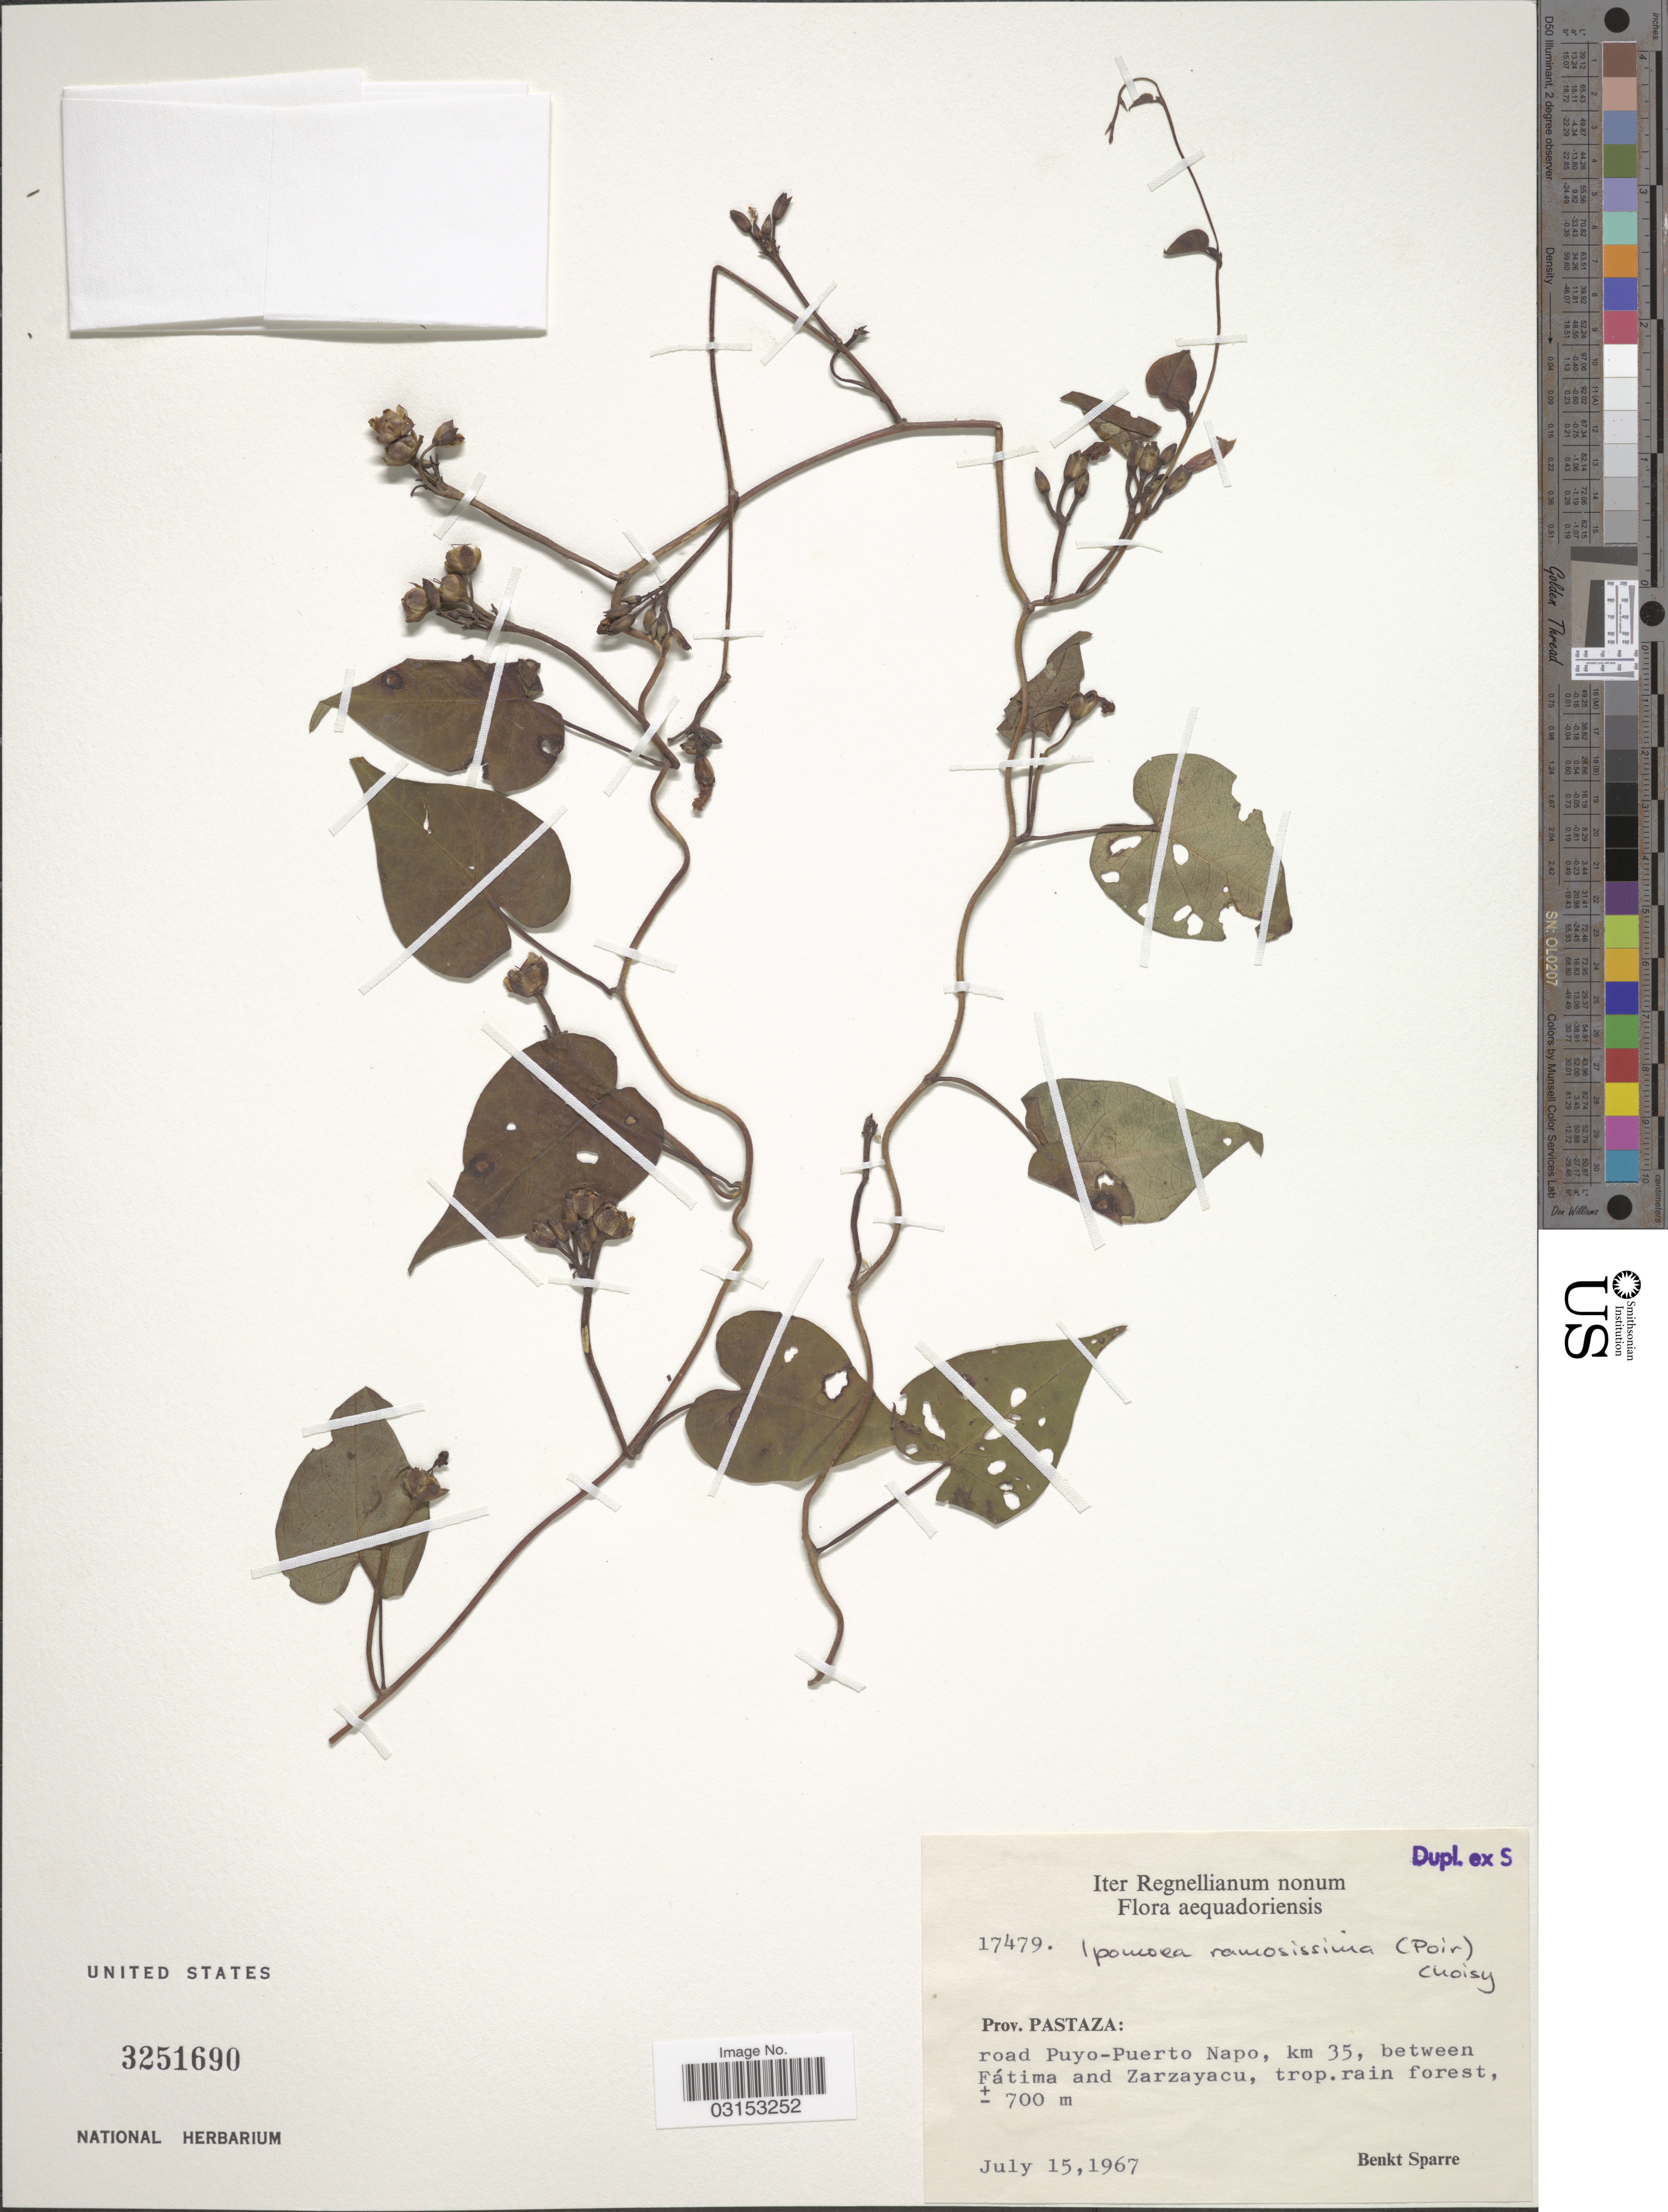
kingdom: Plantae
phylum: Tracheophyta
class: Magnoliopsida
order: Solanales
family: Convolvulaceae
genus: Ipomoea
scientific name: Ipomoea ramosissima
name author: (Poir.) Choisy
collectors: B. Sparre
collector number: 17479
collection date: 1967-07-15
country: Ecuador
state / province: Pastaza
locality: Road Puyo-Puerto Napo, km 35, between Fátima and Zarzayacu.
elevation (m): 700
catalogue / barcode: US 3251690